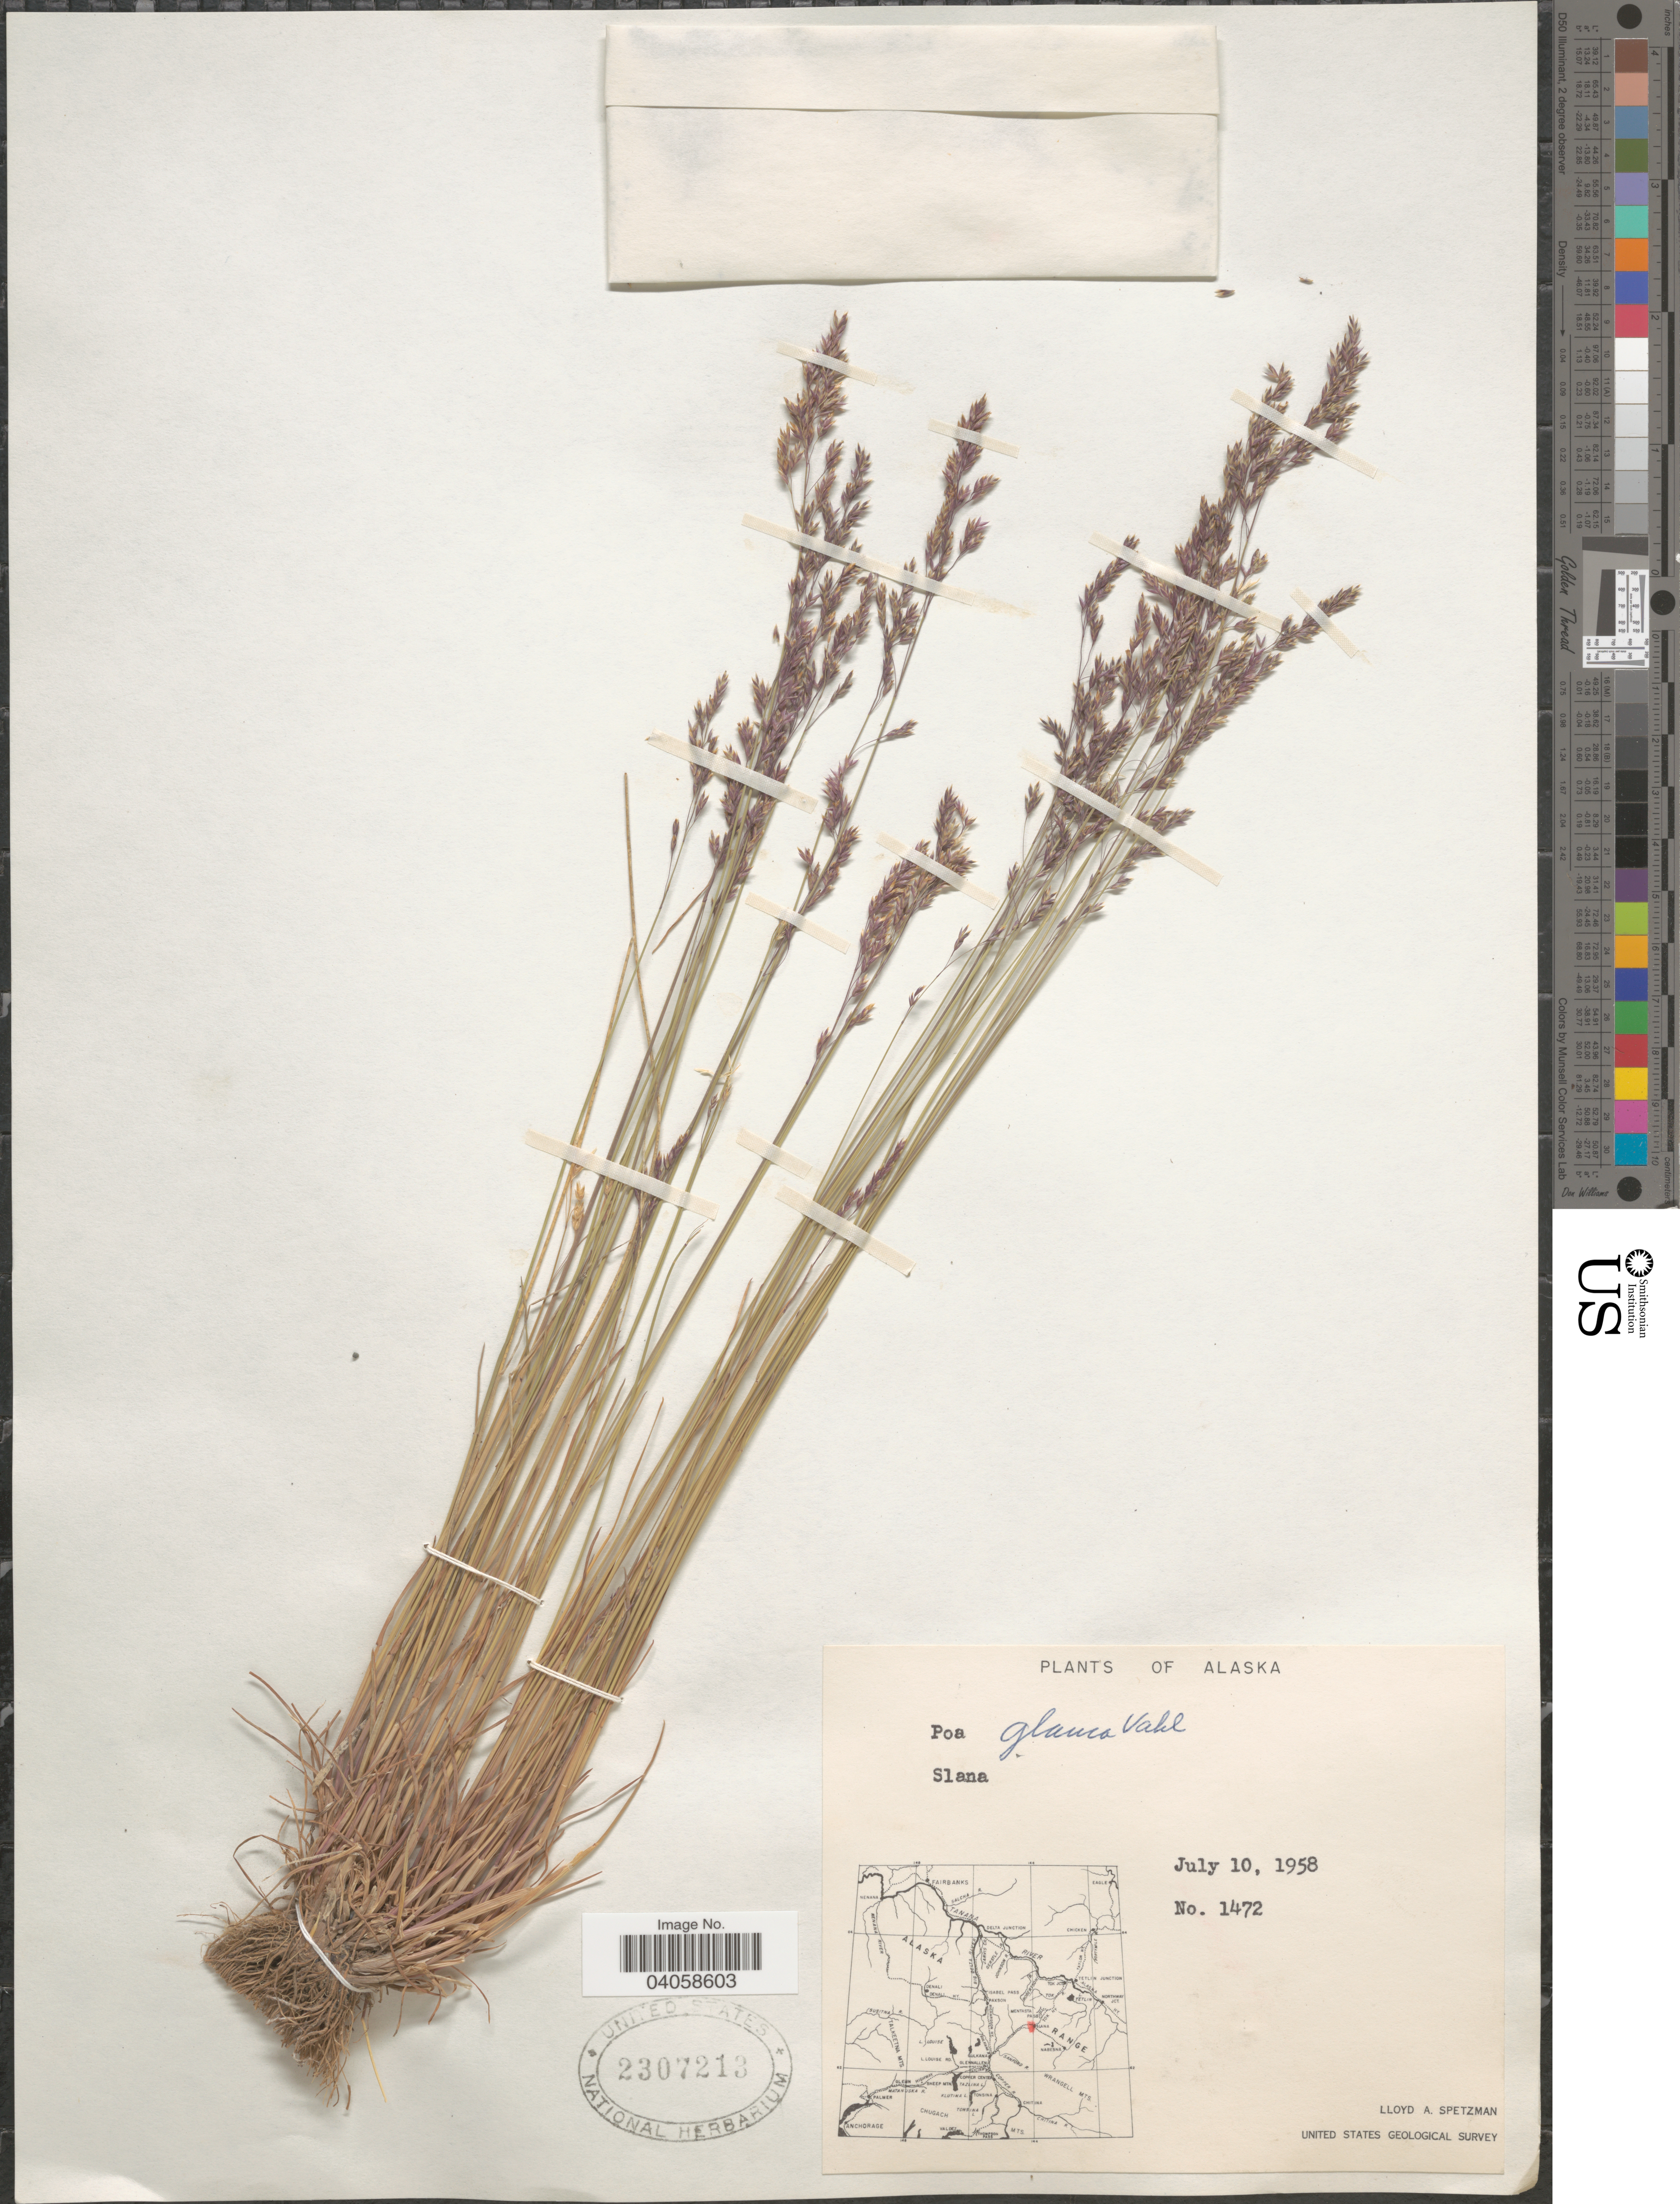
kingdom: Plantae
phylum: Tracheophyta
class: Liliopsida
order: Poales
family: Poaceae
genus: Poa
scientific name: Poa glauca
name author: Vahl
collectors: L. Spetzman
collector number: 1472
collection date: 1958-07-10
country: United States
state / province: Alaska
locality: Slana.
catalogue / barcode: US 2307213